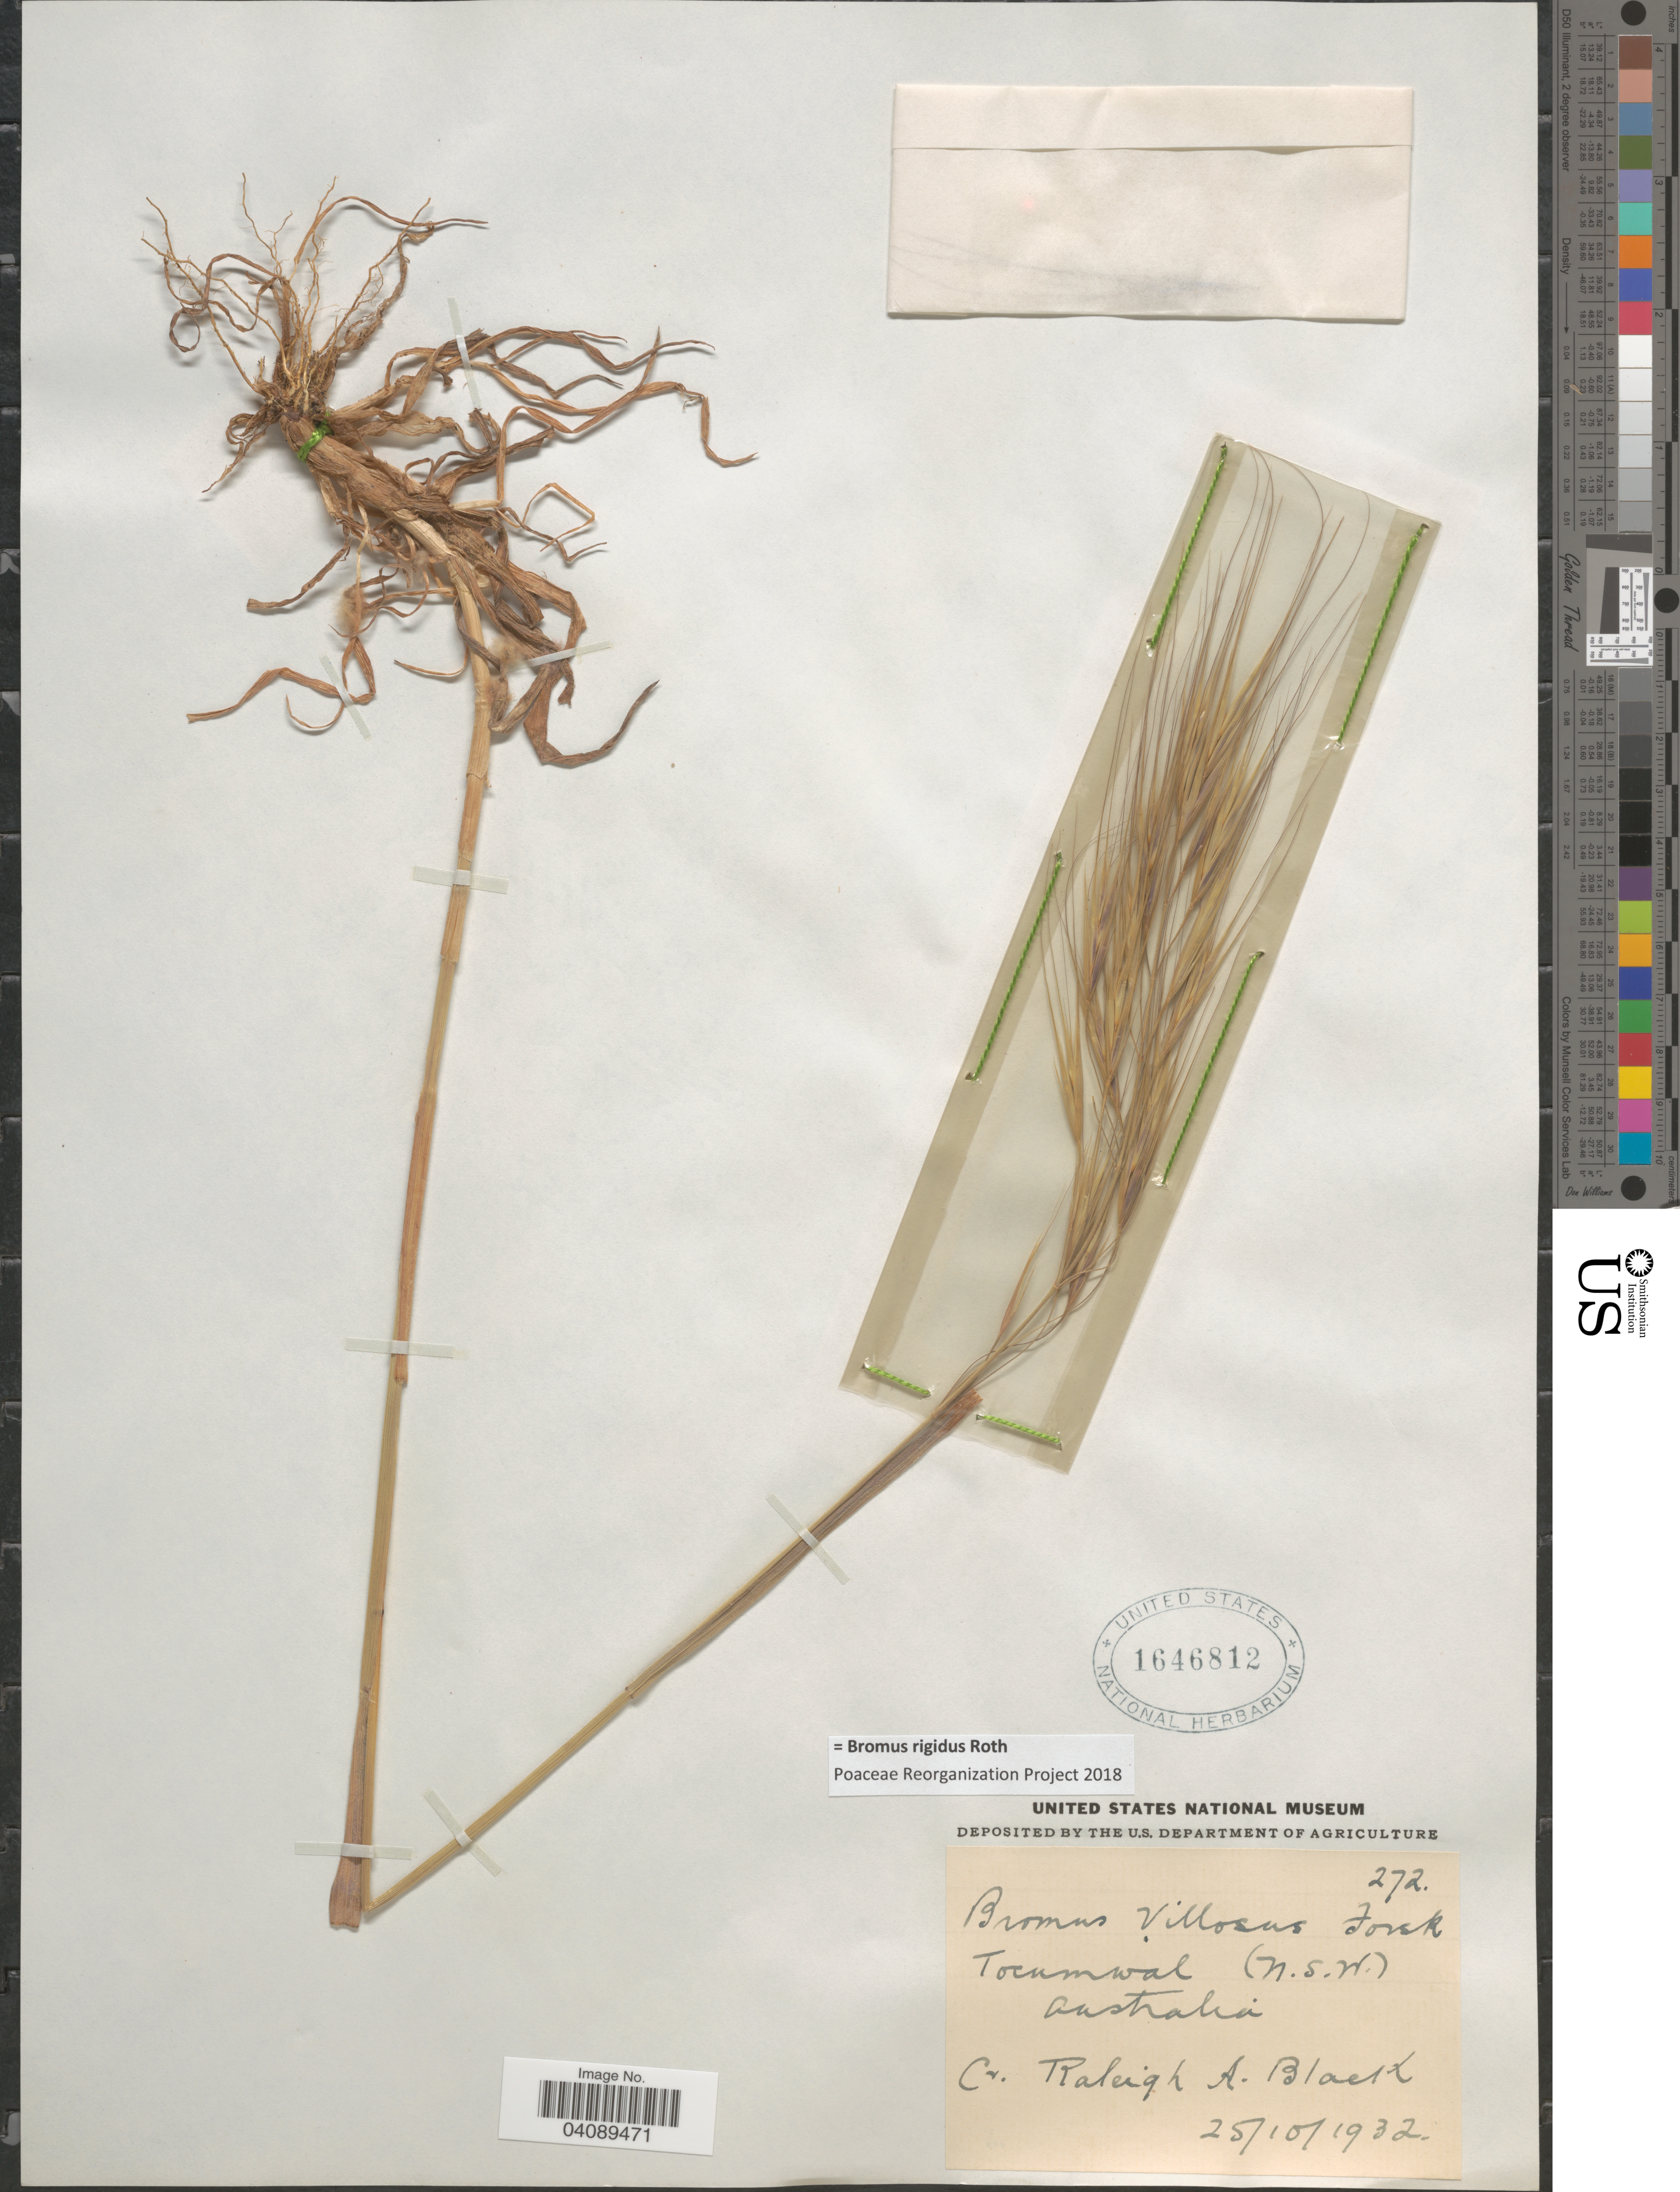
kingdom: Plantae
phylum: Tracheophyta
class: Liliopsida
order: Poales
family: Poaceae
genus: Bromus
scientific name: Bromus rigidus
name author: Roth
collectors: R. A. Black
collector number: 272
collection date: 1932-10-25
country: Australia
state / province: New South Wales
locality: Tocumwal.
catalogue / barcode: US 1646812